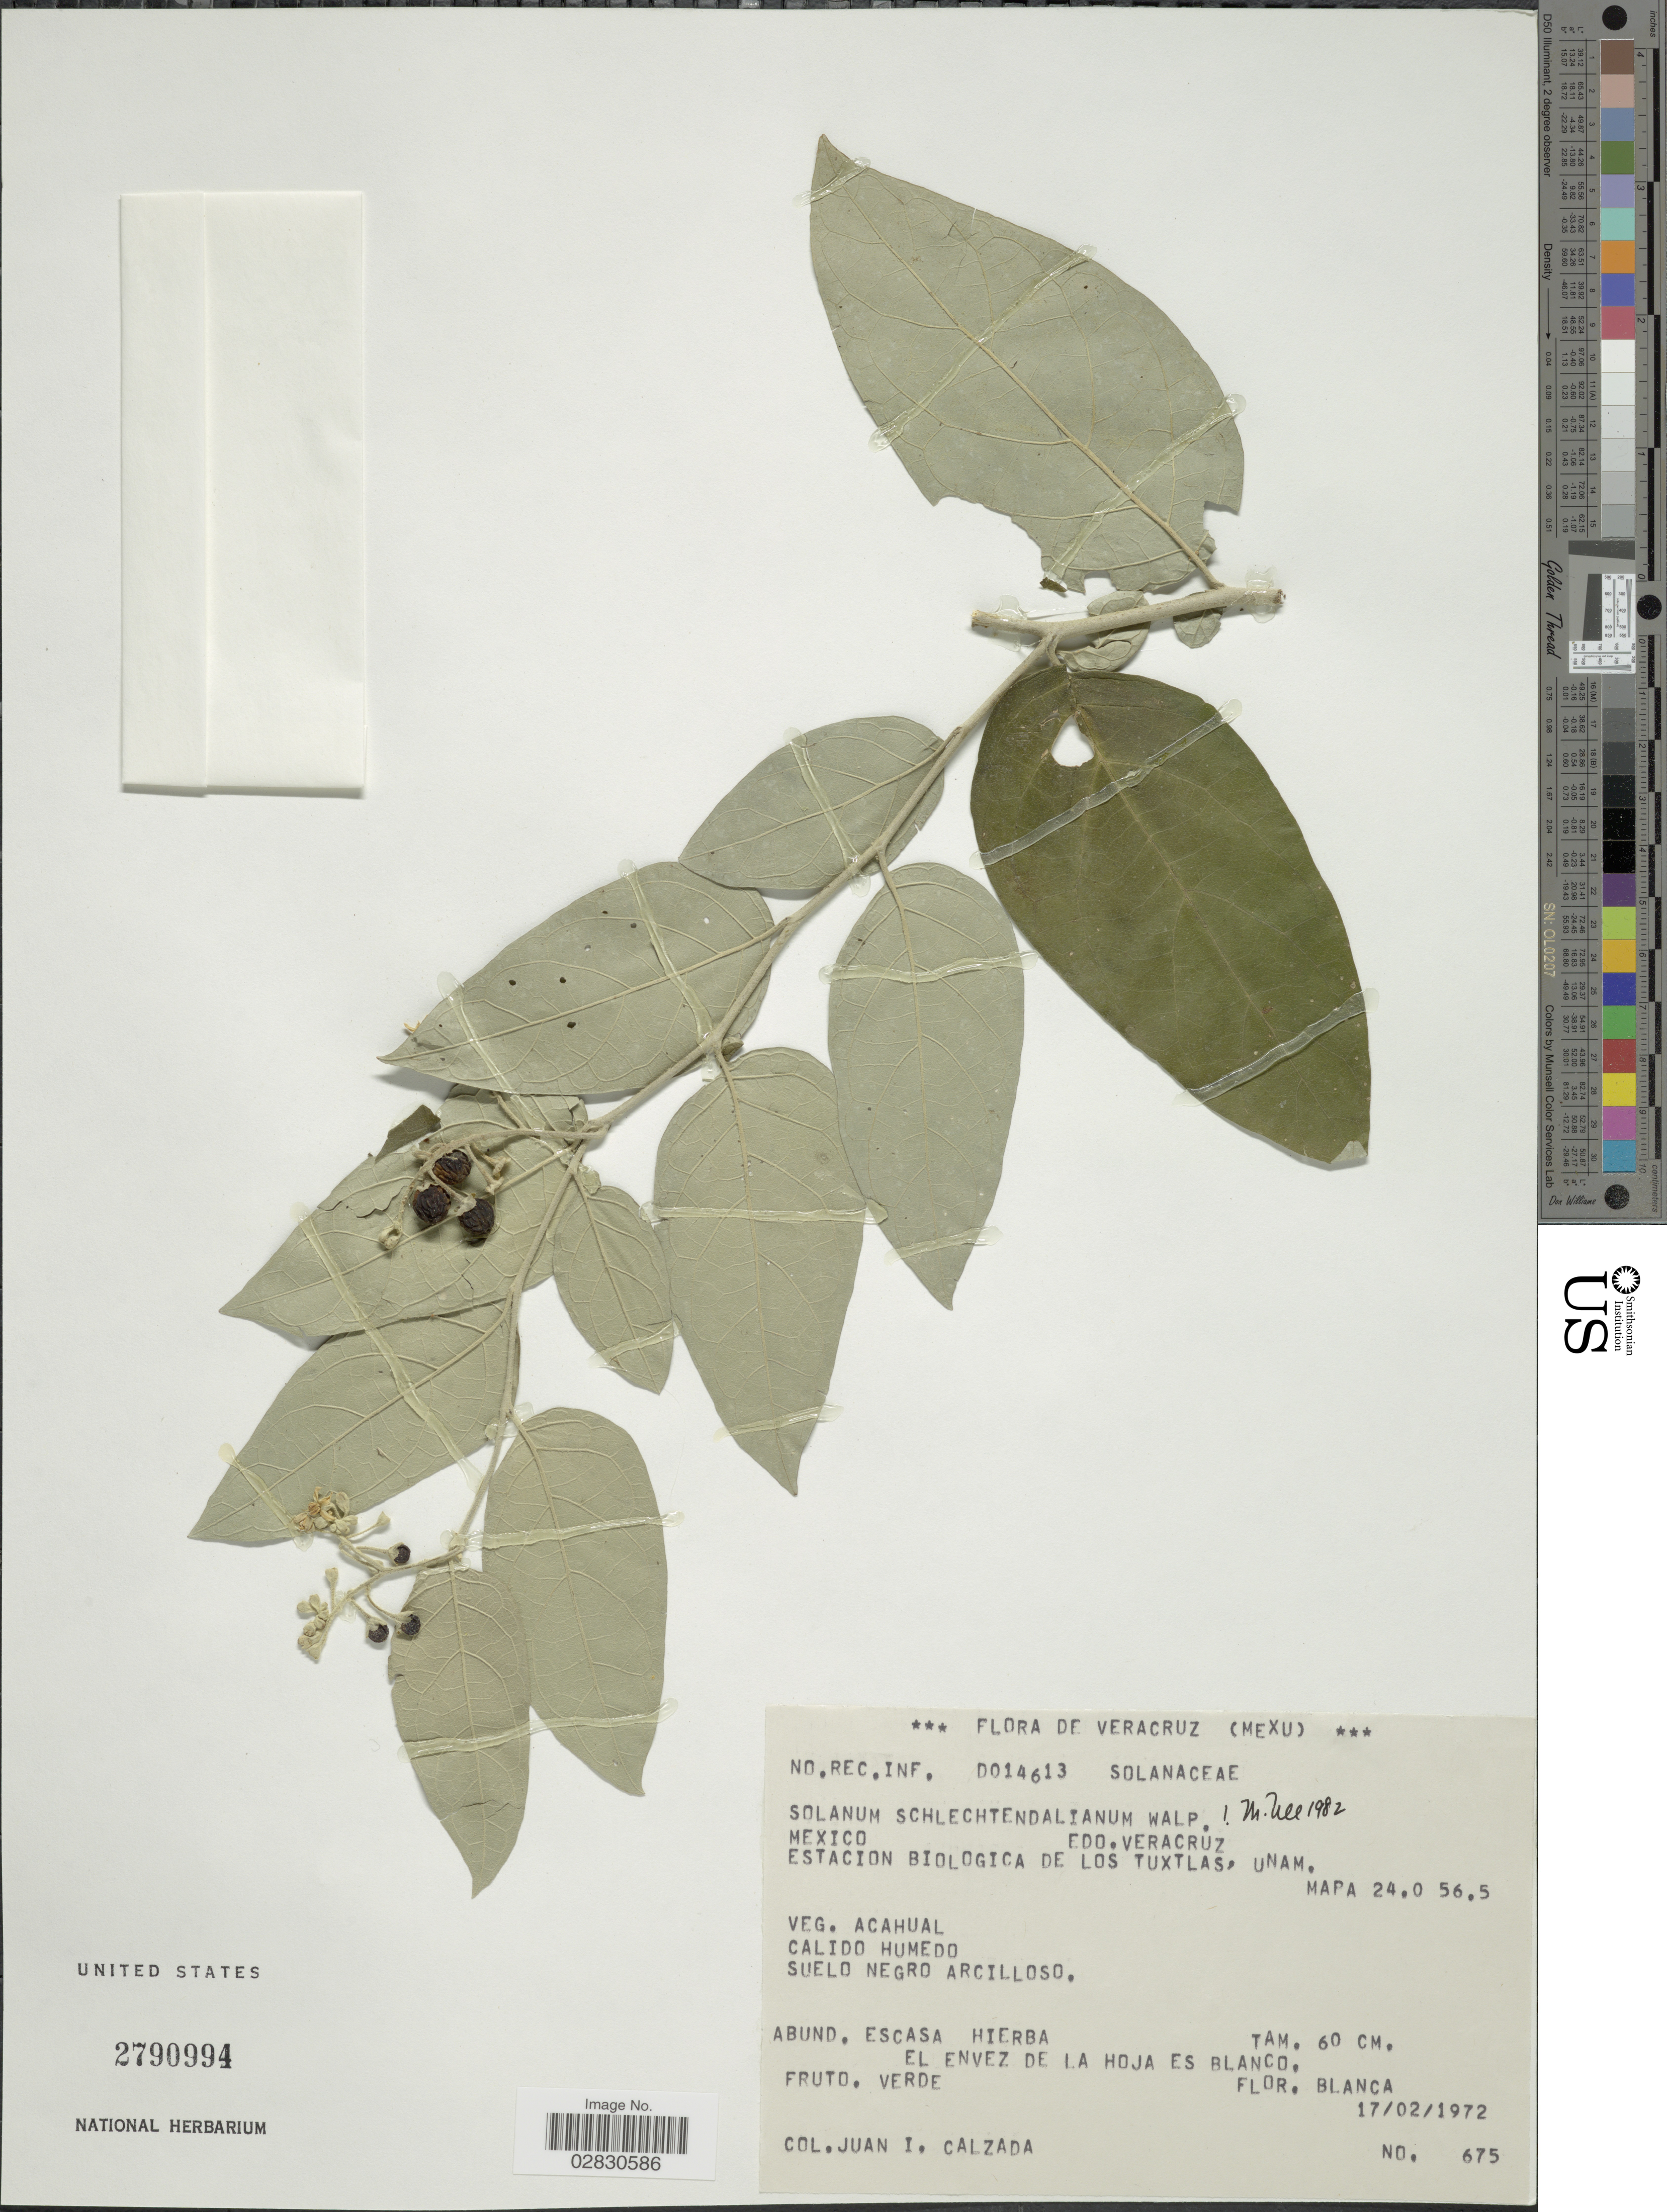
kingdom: Plantae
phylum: Tracheophyta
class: Magnoliopsida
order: Solanales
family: Solanaceae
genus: Solanum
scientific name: Solanum schlechtendalianum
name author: Walp.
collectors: J. I. Calzada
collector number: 675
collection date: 1972-02-17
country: Mexico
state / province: Veracruz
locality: Edo. Veracruz, Estacion Biologica de los Tuxtlas, UNAM. Mapa 24.0 56.5. Veg, Acahual.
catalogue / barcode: US 2790994